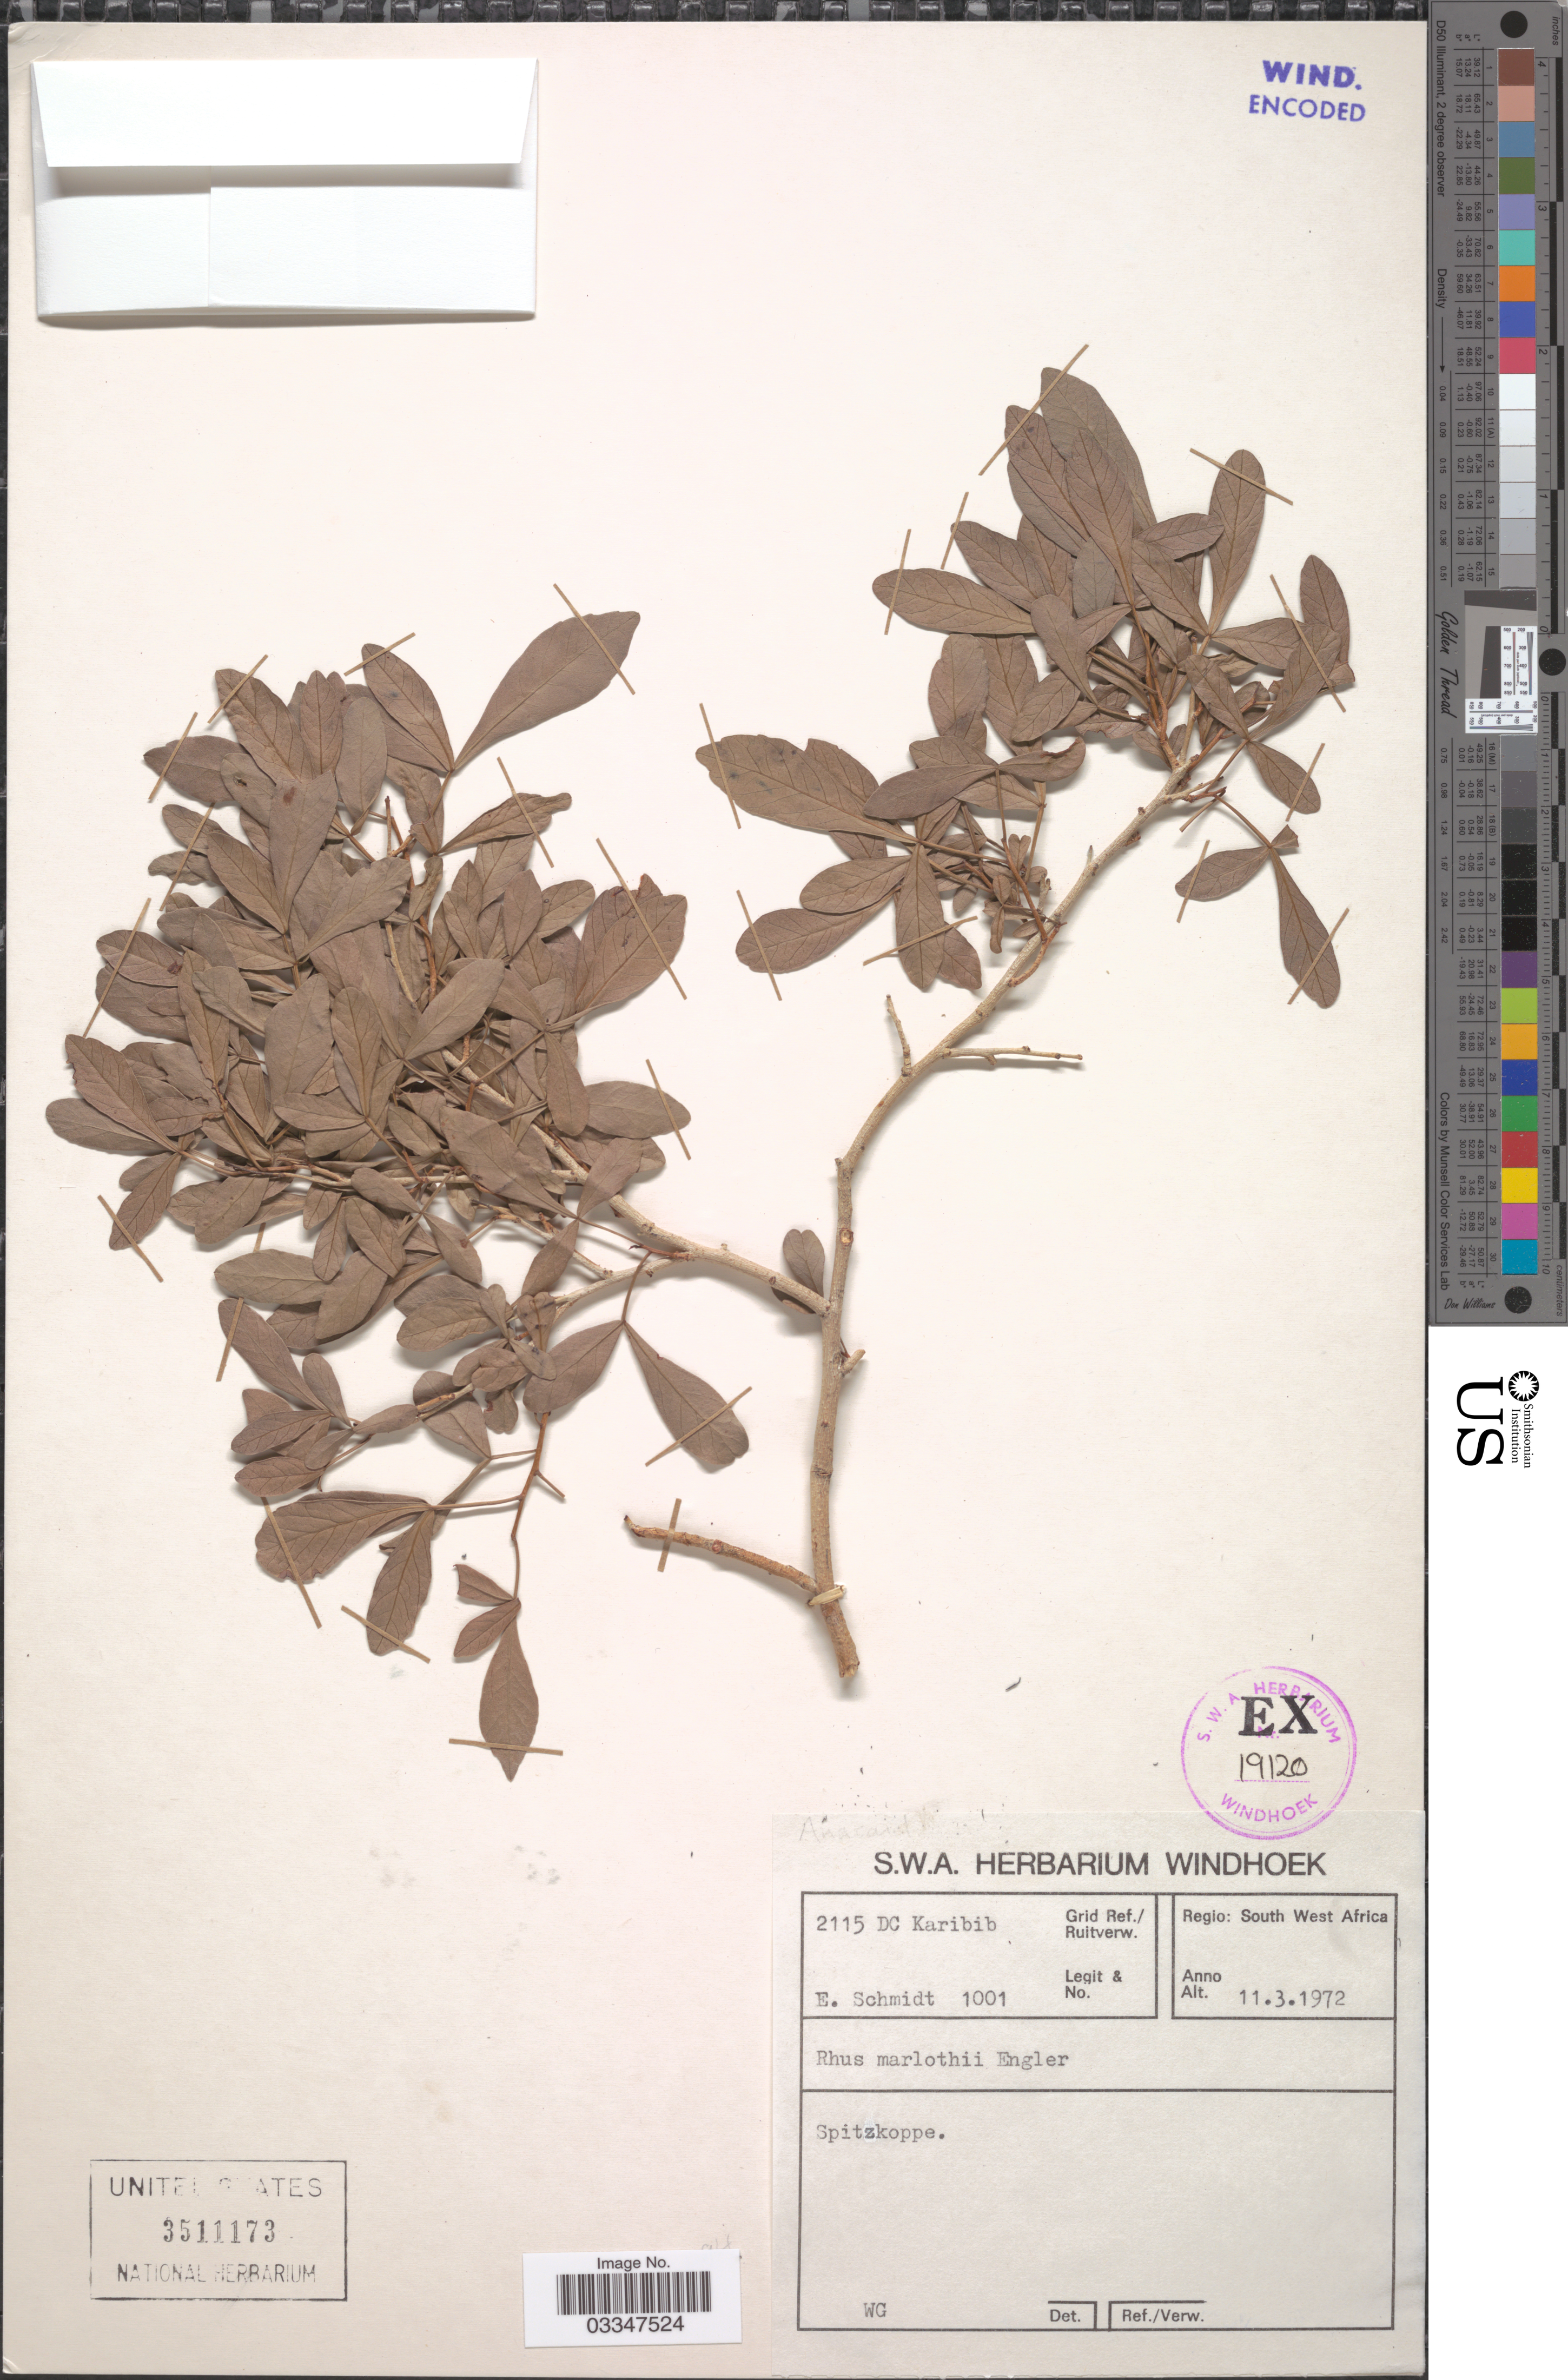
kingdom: Plantae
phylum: Tracheophyta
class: Magnoliopsida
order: Sapindales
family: Anacardiaceae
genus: Rhus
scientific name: Rhus marlothii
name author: Engl.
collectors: E. Schmidt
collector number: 1001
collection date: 1972-03-11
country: Namibia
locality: Regio: South West Africa. Grid Ref./ Ruitverw. 2115 DC Karibib. Spitzkoppe.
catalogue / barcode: US 3511173